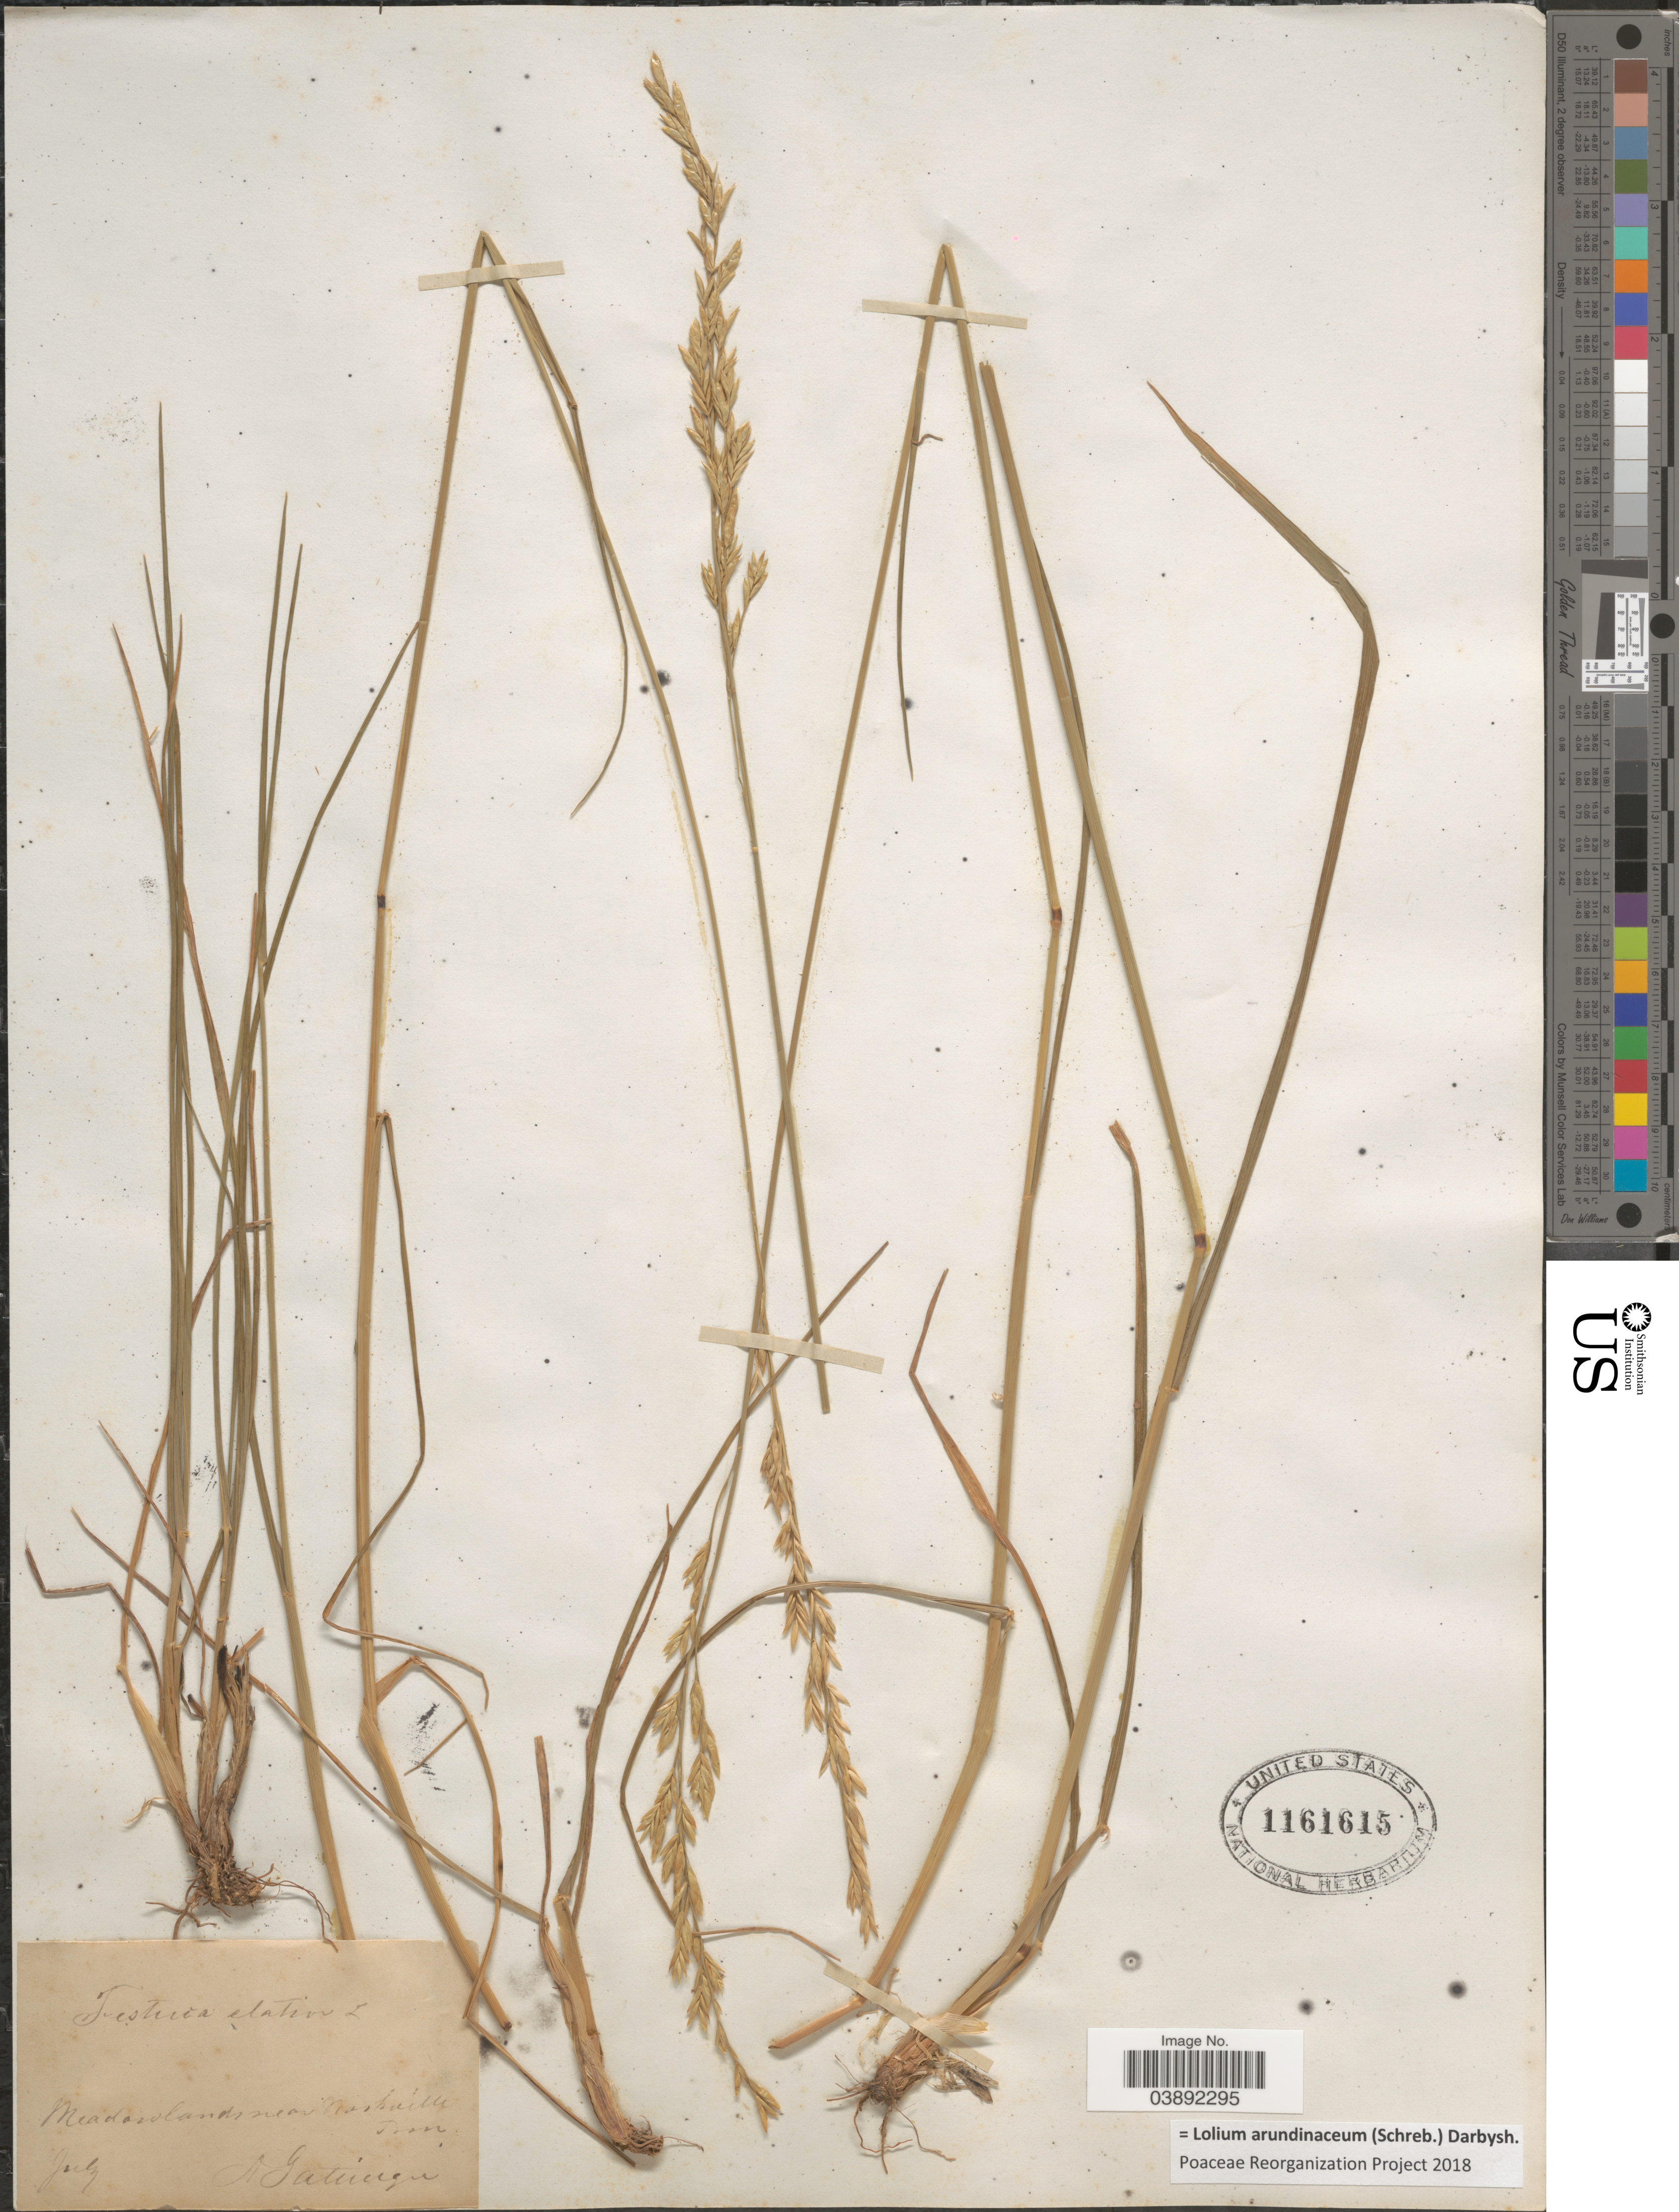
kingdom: Plantae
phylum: Tracheophyta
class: Liliopsida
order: Poales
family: Poaceae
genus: Lolium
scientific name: Lolium arundinaceum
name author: (Schreb.) Darbysh.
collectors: A. Gattinger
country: United States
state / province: Tennessee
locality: Meadowlands near Nashville.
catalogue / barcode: US 1161615